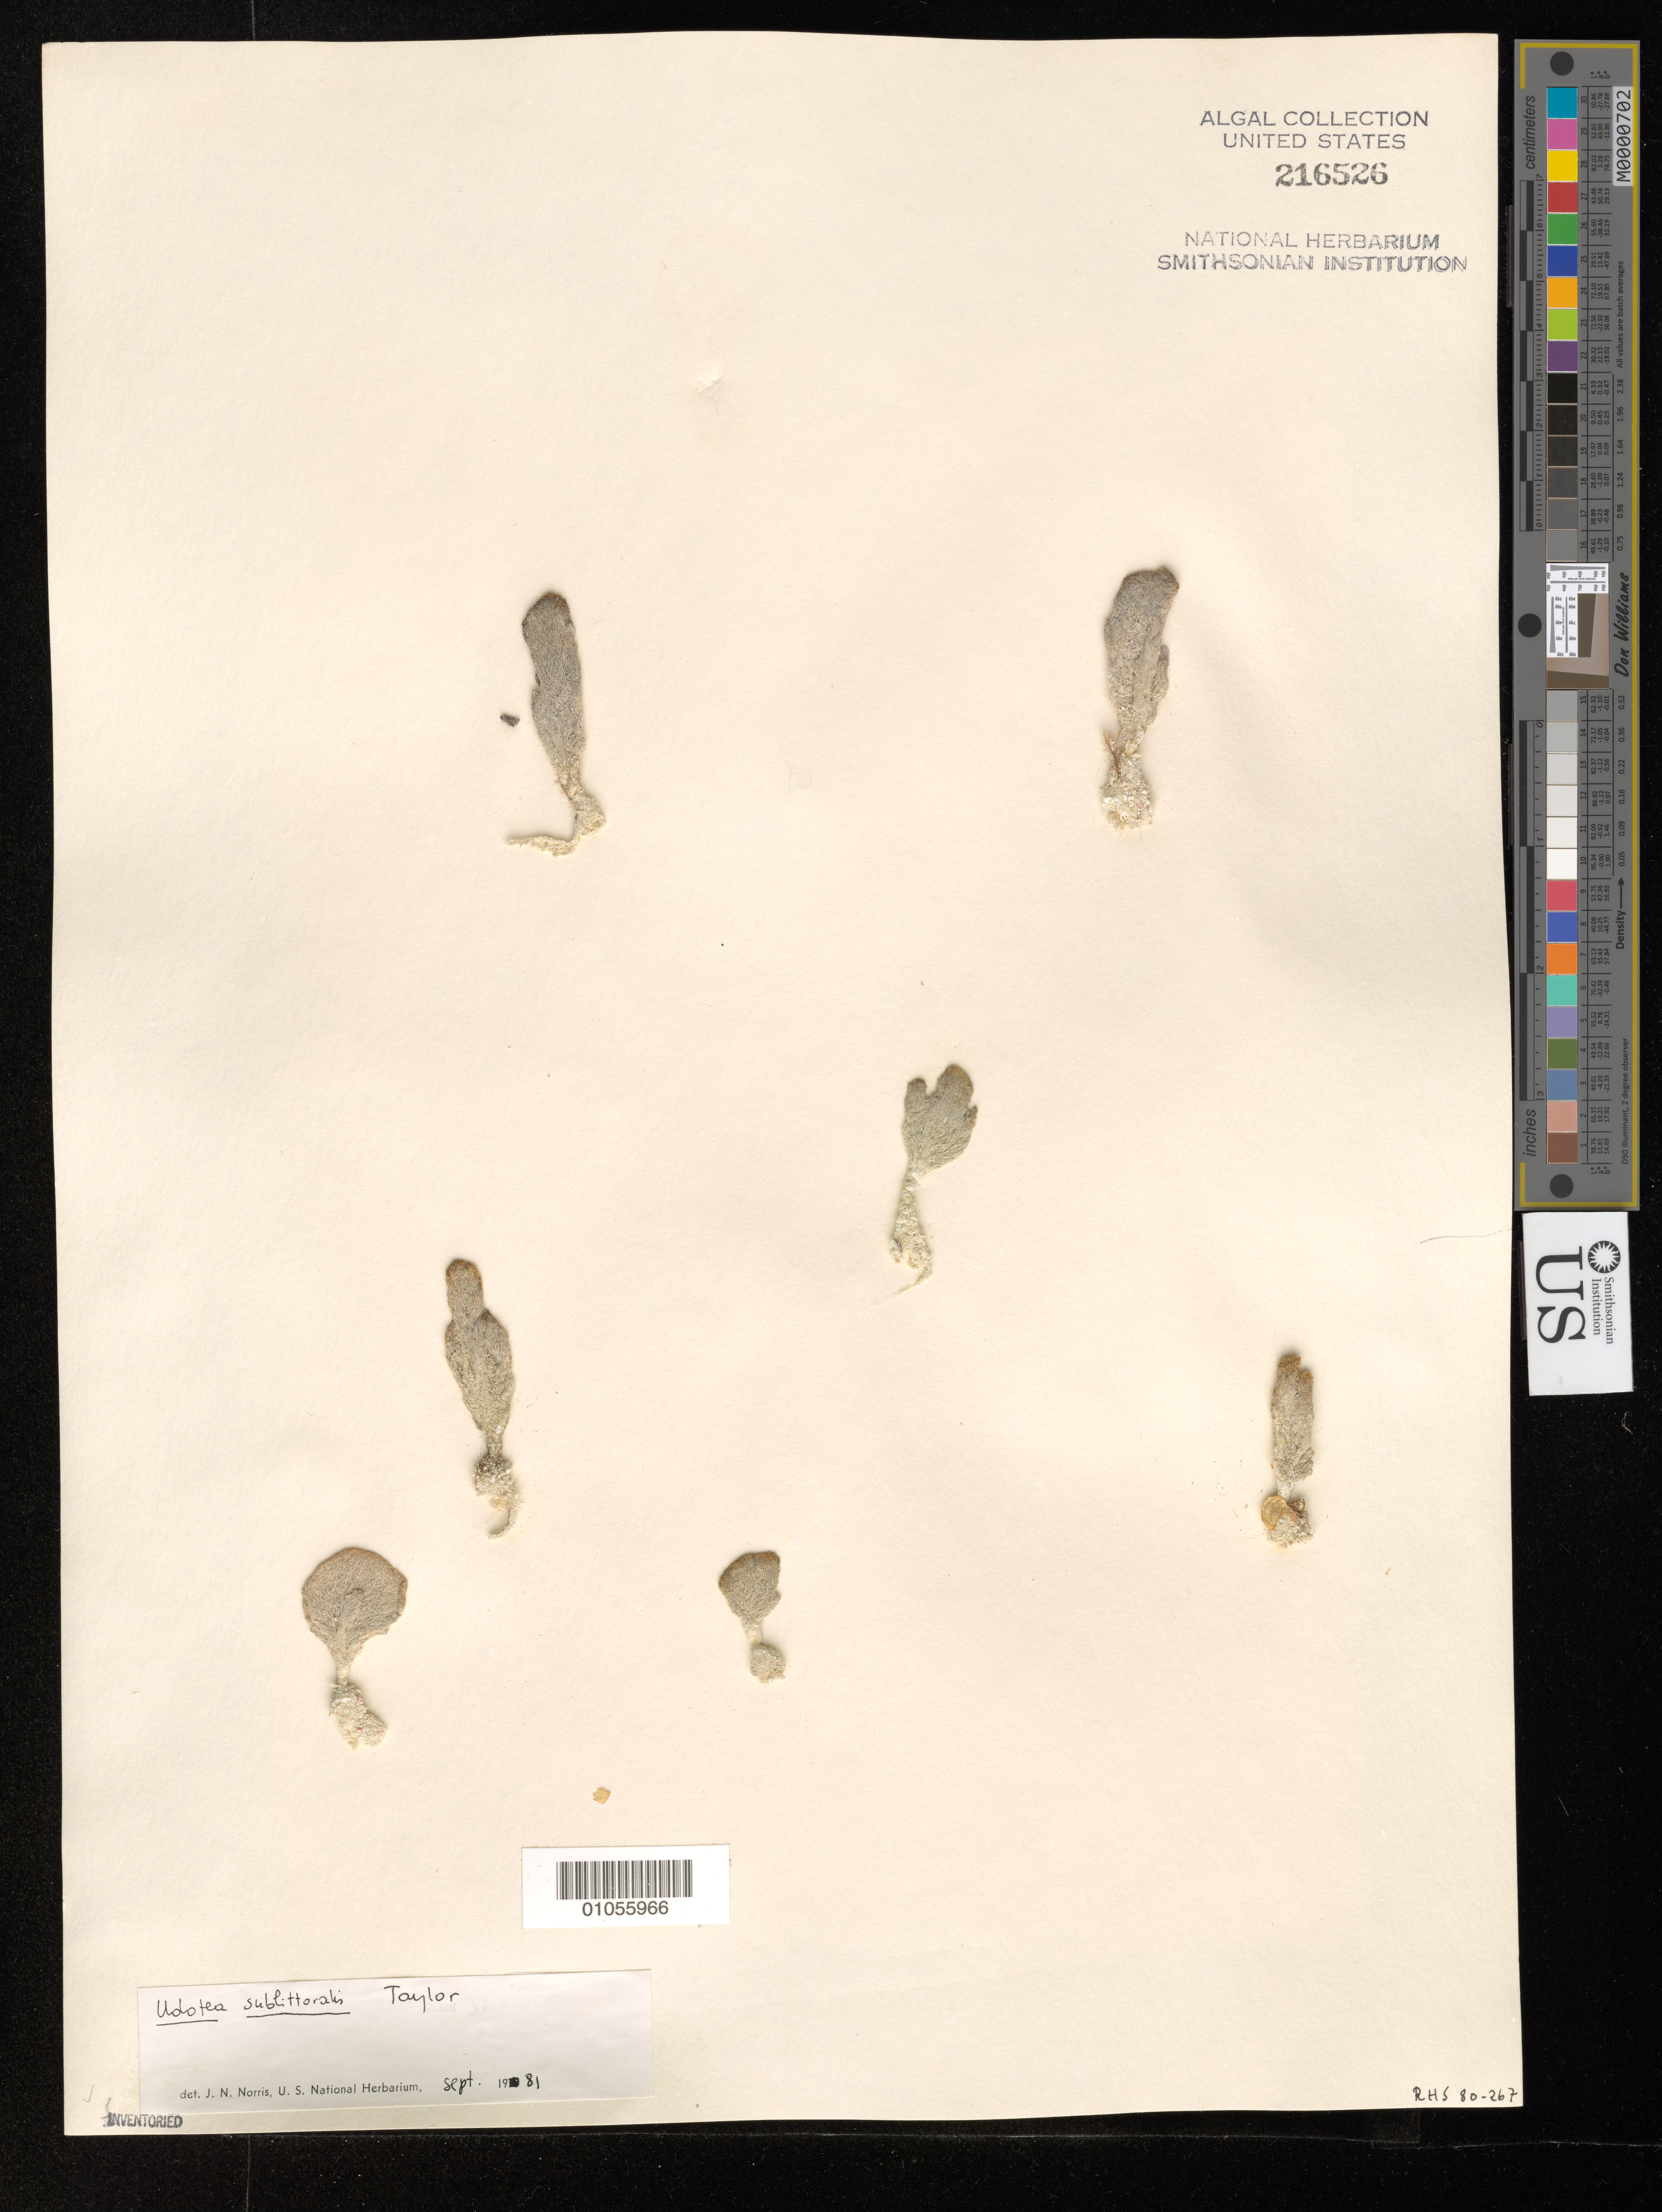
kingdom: Plantae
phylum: Chlorophyta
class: Ulvophyceae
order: Bryopsidales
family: Udoteaceae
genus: Udotea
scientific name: Udotea cyathiformis f. sublittoralis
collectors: R. H. Sims & et al.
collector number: RHS 80-267B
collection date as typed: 25 Apr 1980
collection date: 1980-04-25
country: Belize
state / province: Stann Creek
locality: Curlew Bank, south of Carrie Bow Cay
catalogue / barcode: US 216526